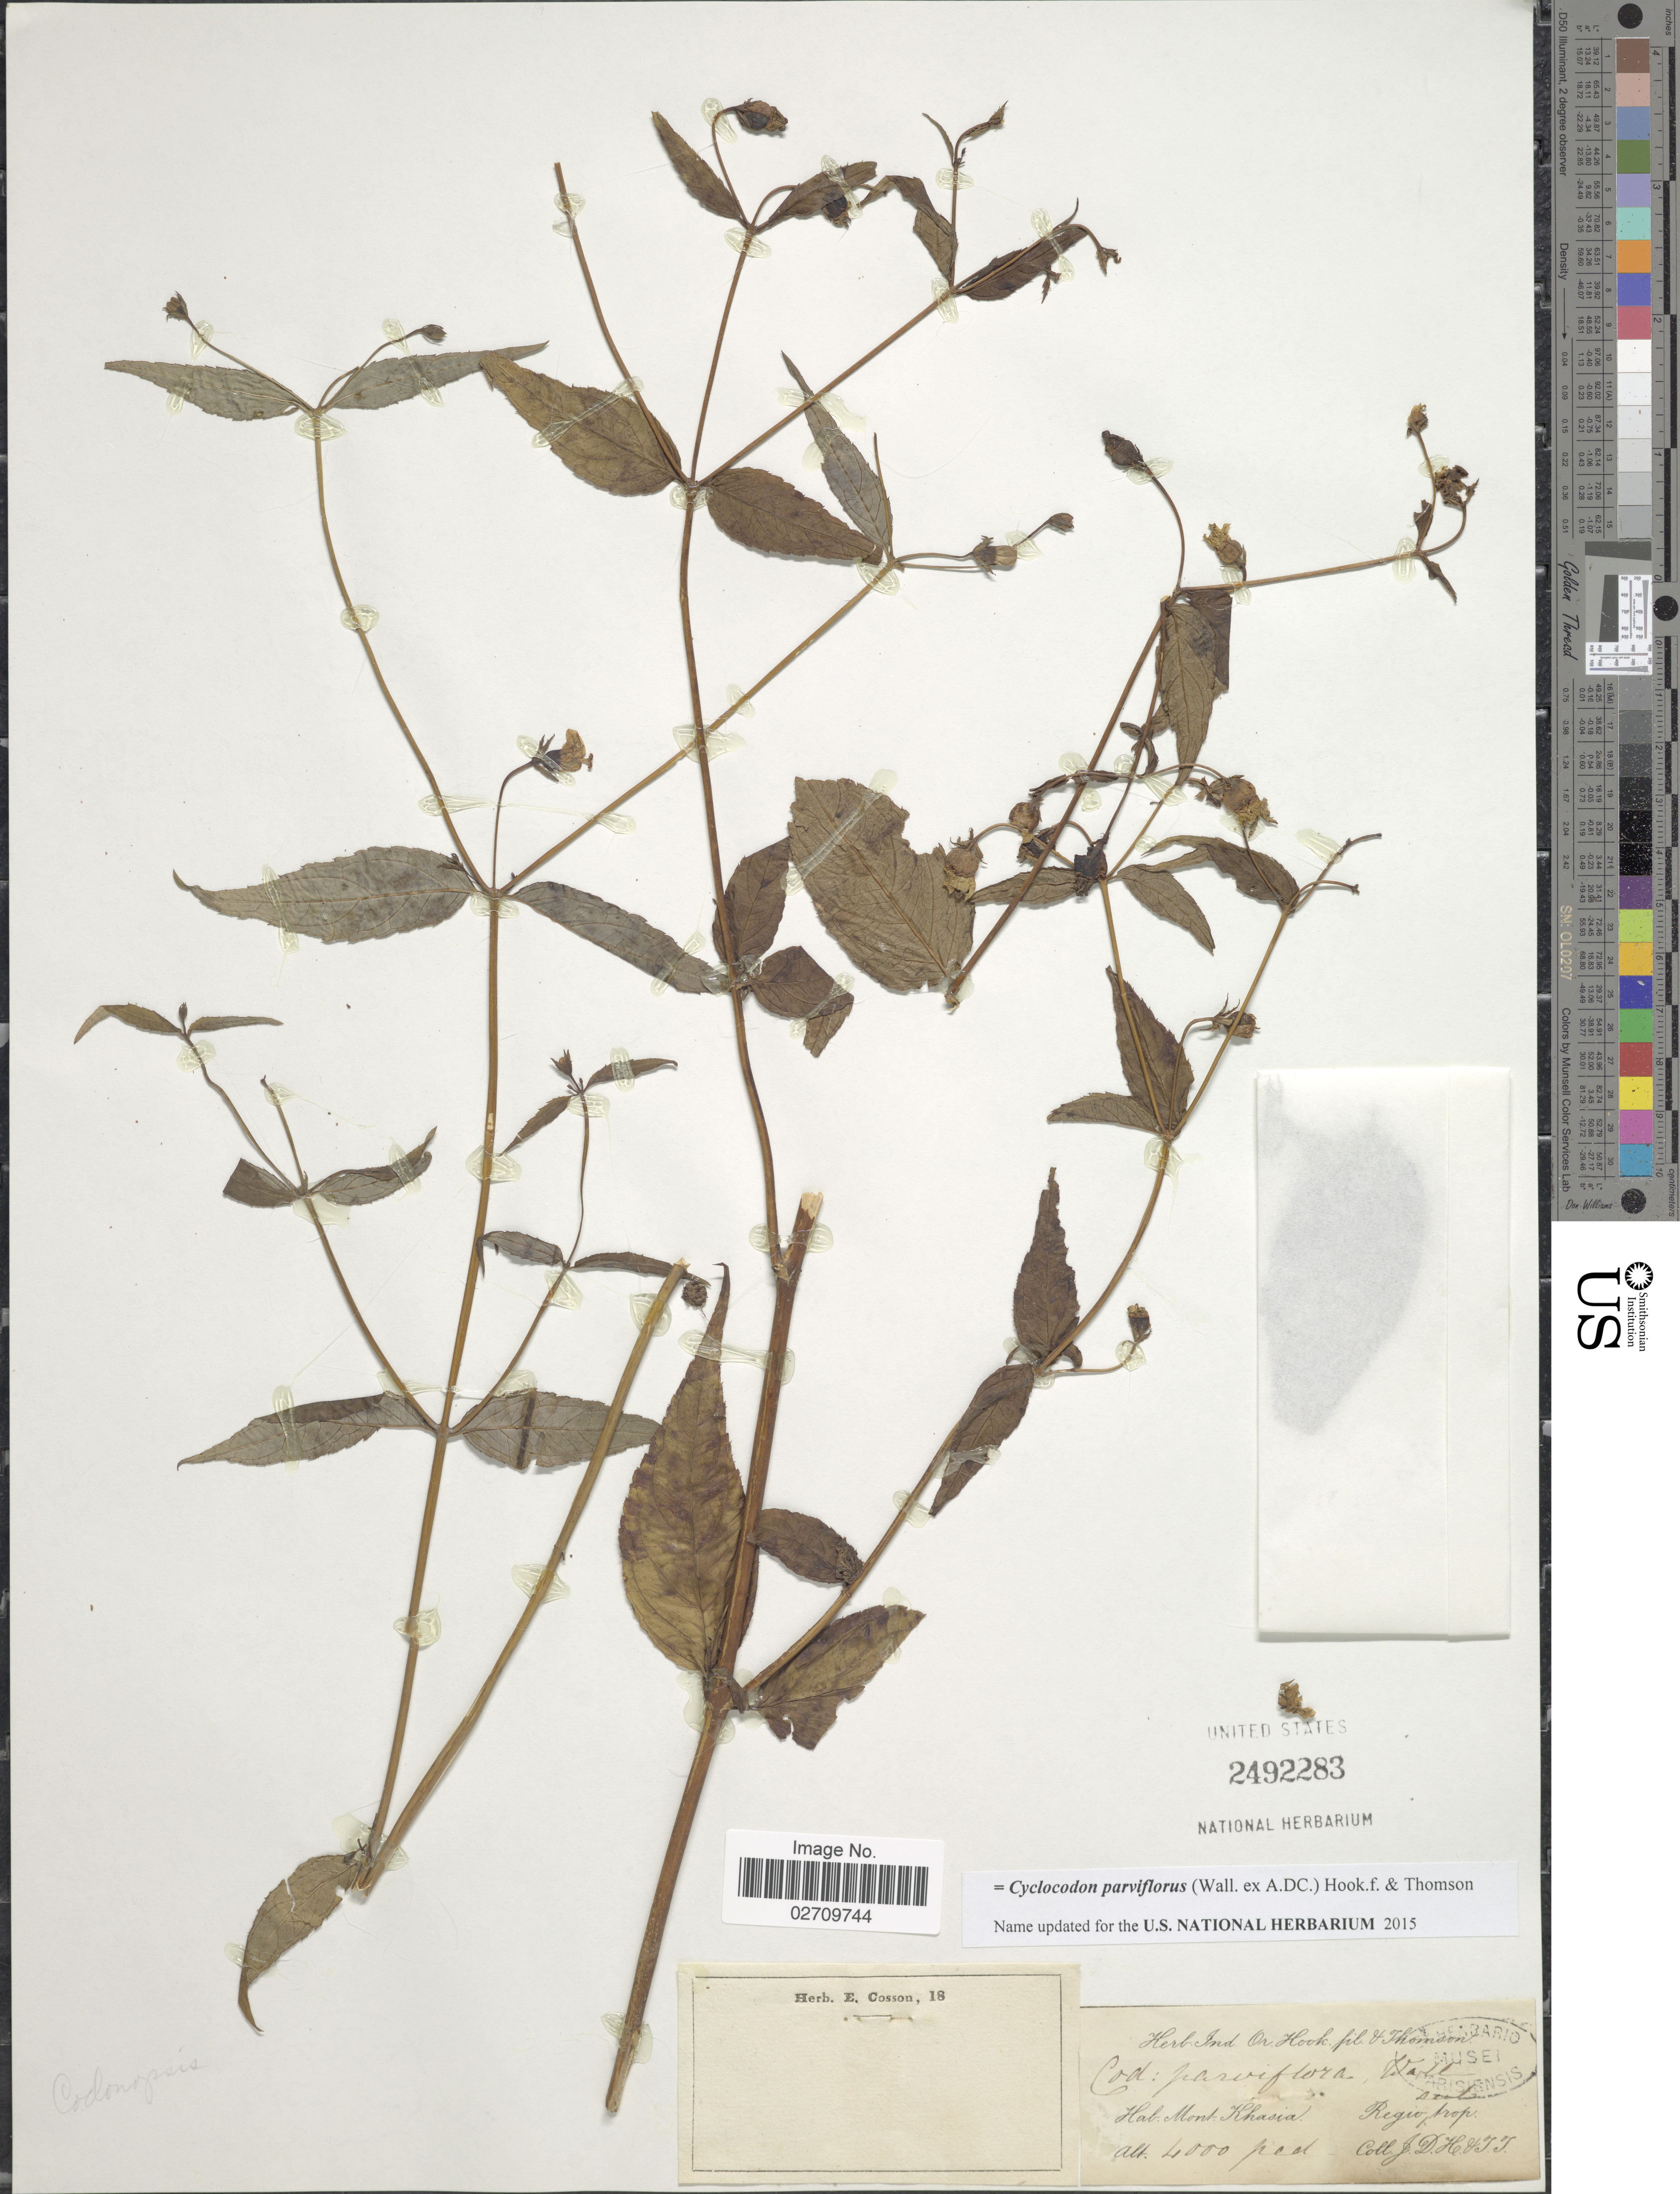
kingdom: Plantae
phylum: Tracheophyta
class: Magnoliopsida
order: Asterales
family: Campanulaceae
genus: Cyclocodon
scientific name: Cyclocodon parviflorus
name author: (Wall. ex A. DC.) Hook. f. & Thomson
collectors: J. D. H. & T. Thomson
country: India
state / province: Meghalaya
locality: Mont. Khasia, Regio trop.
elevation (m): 1219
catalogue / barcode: US 2492283